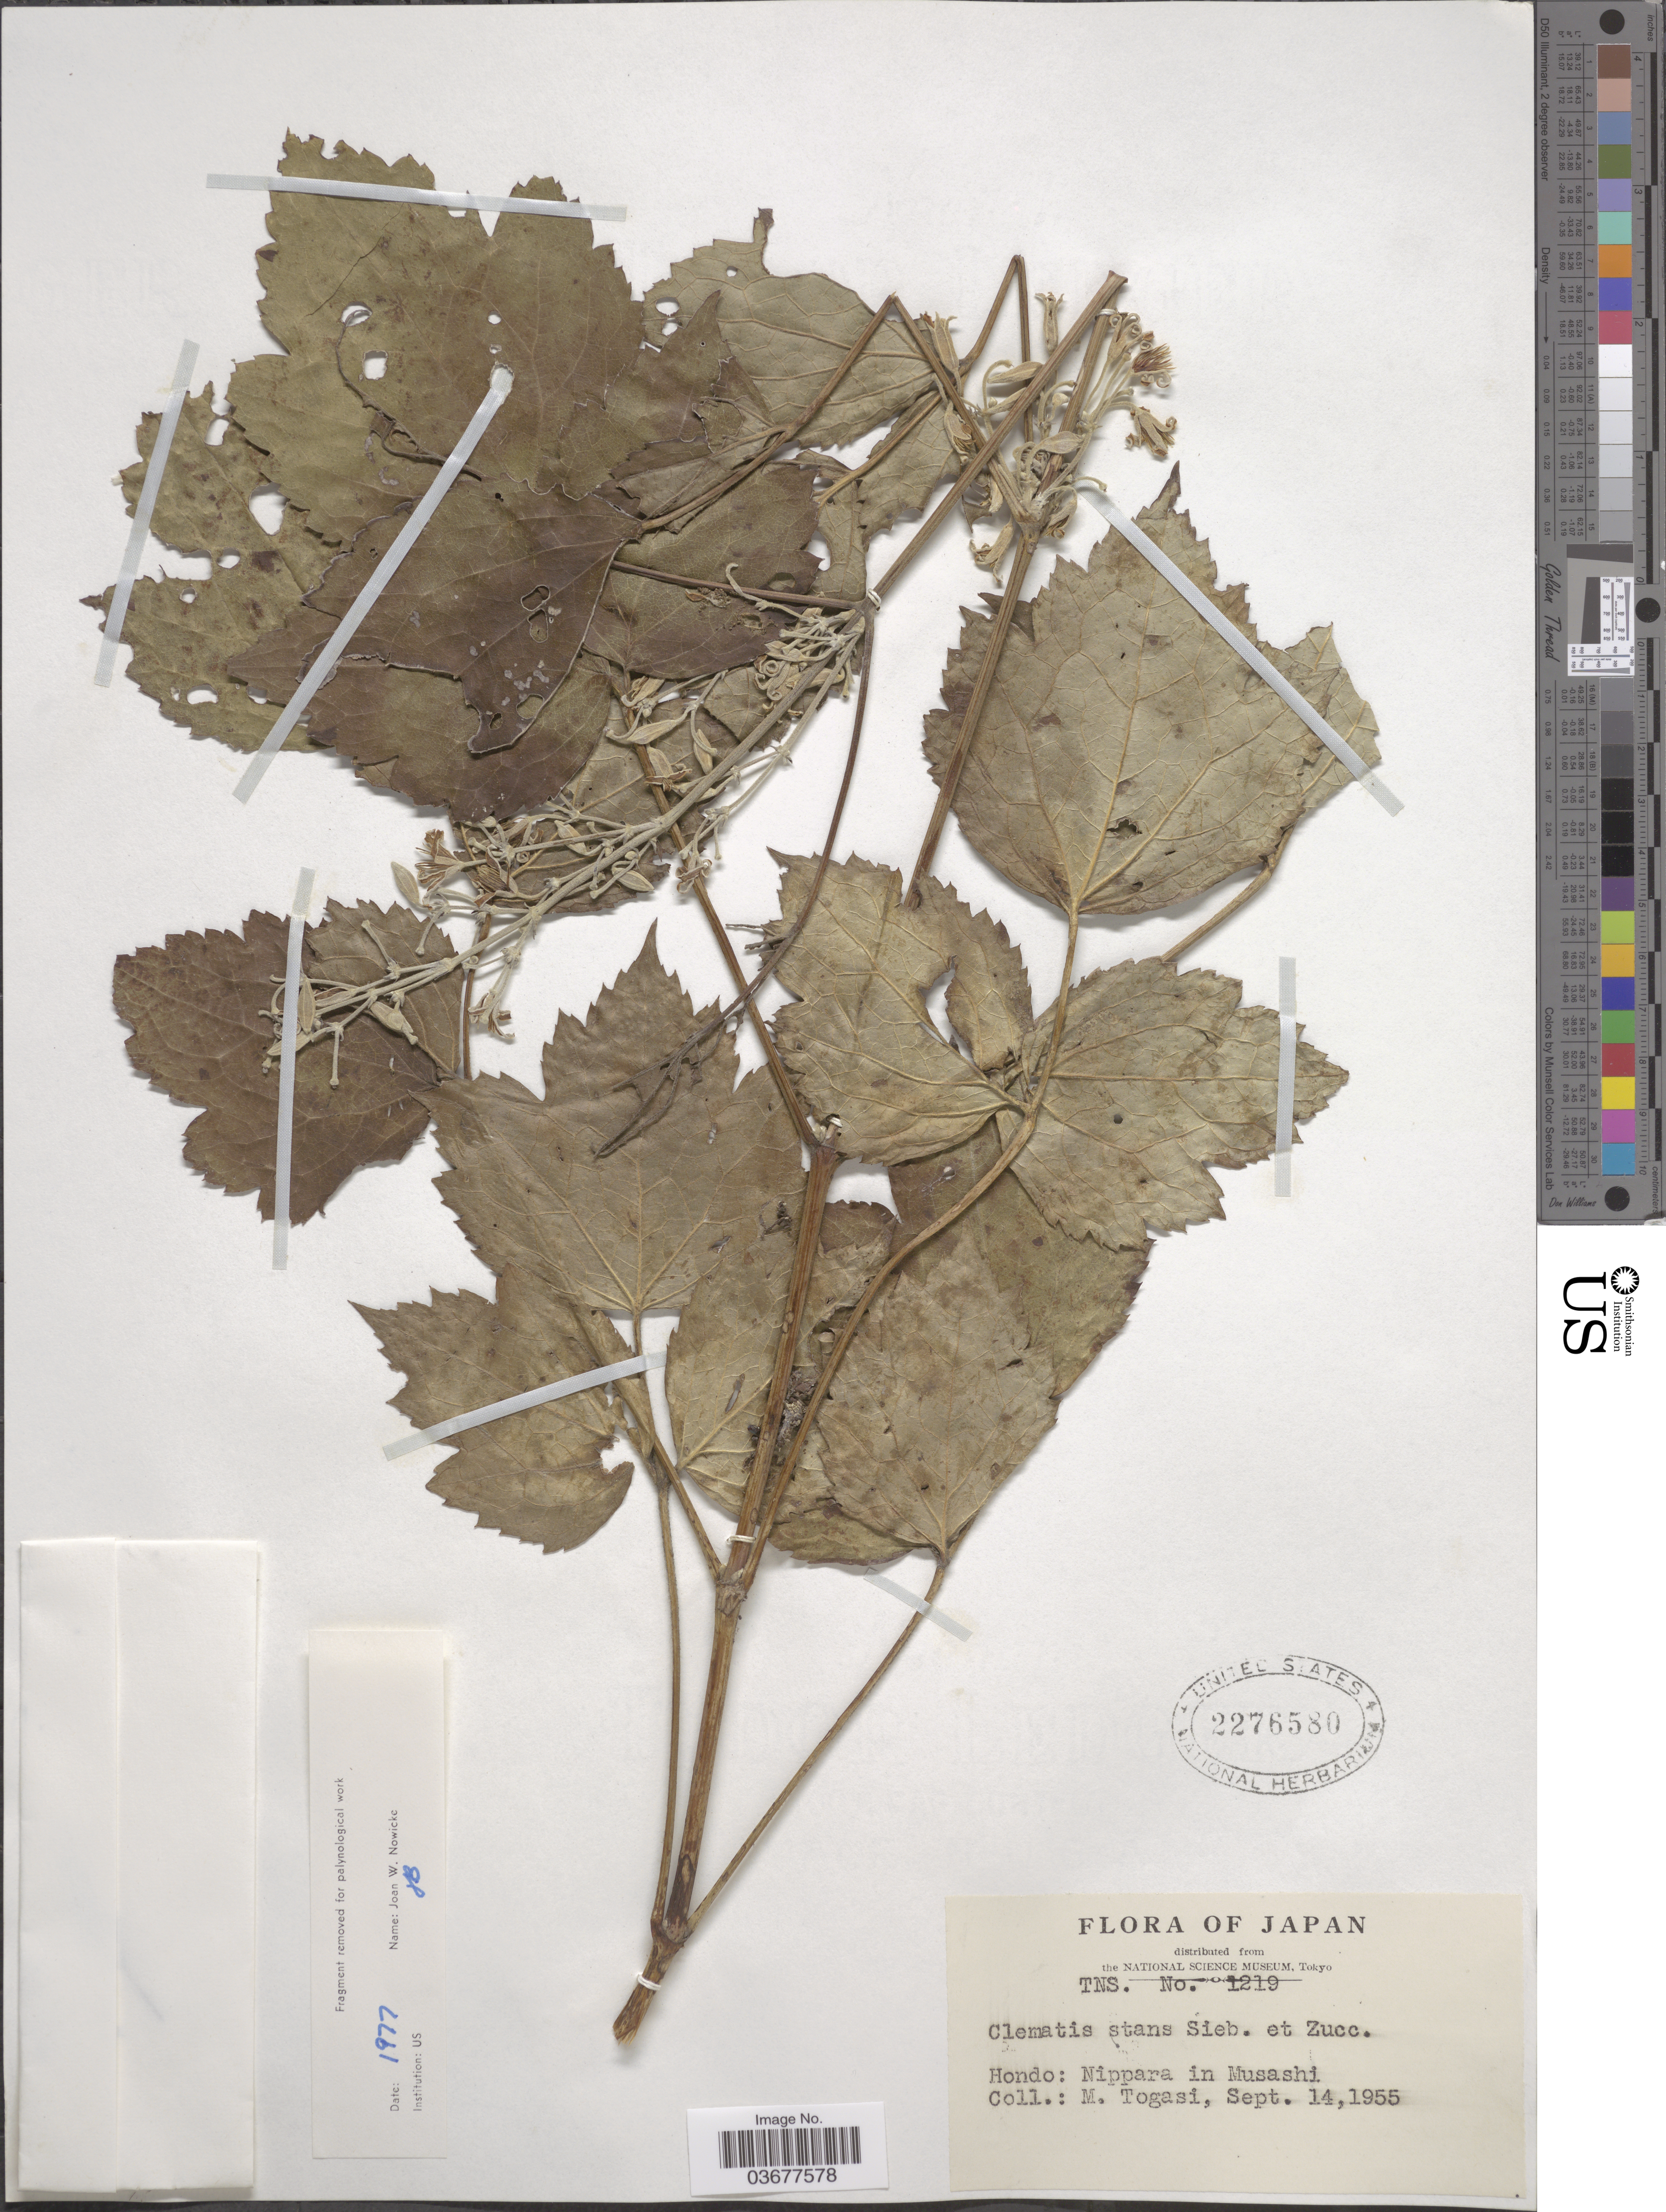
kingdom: Plantae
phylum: Tracheophyta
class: Magnoliopsida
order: Ranunculales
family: Ranunculaceae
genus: Clematis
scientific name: Clematis stans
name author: Siebold & Zucc.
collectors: M. Togasi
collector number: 1219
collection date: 1955-09-14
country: Japan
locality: Hondo: Nippara in Musashi.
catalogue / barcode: US 2276580